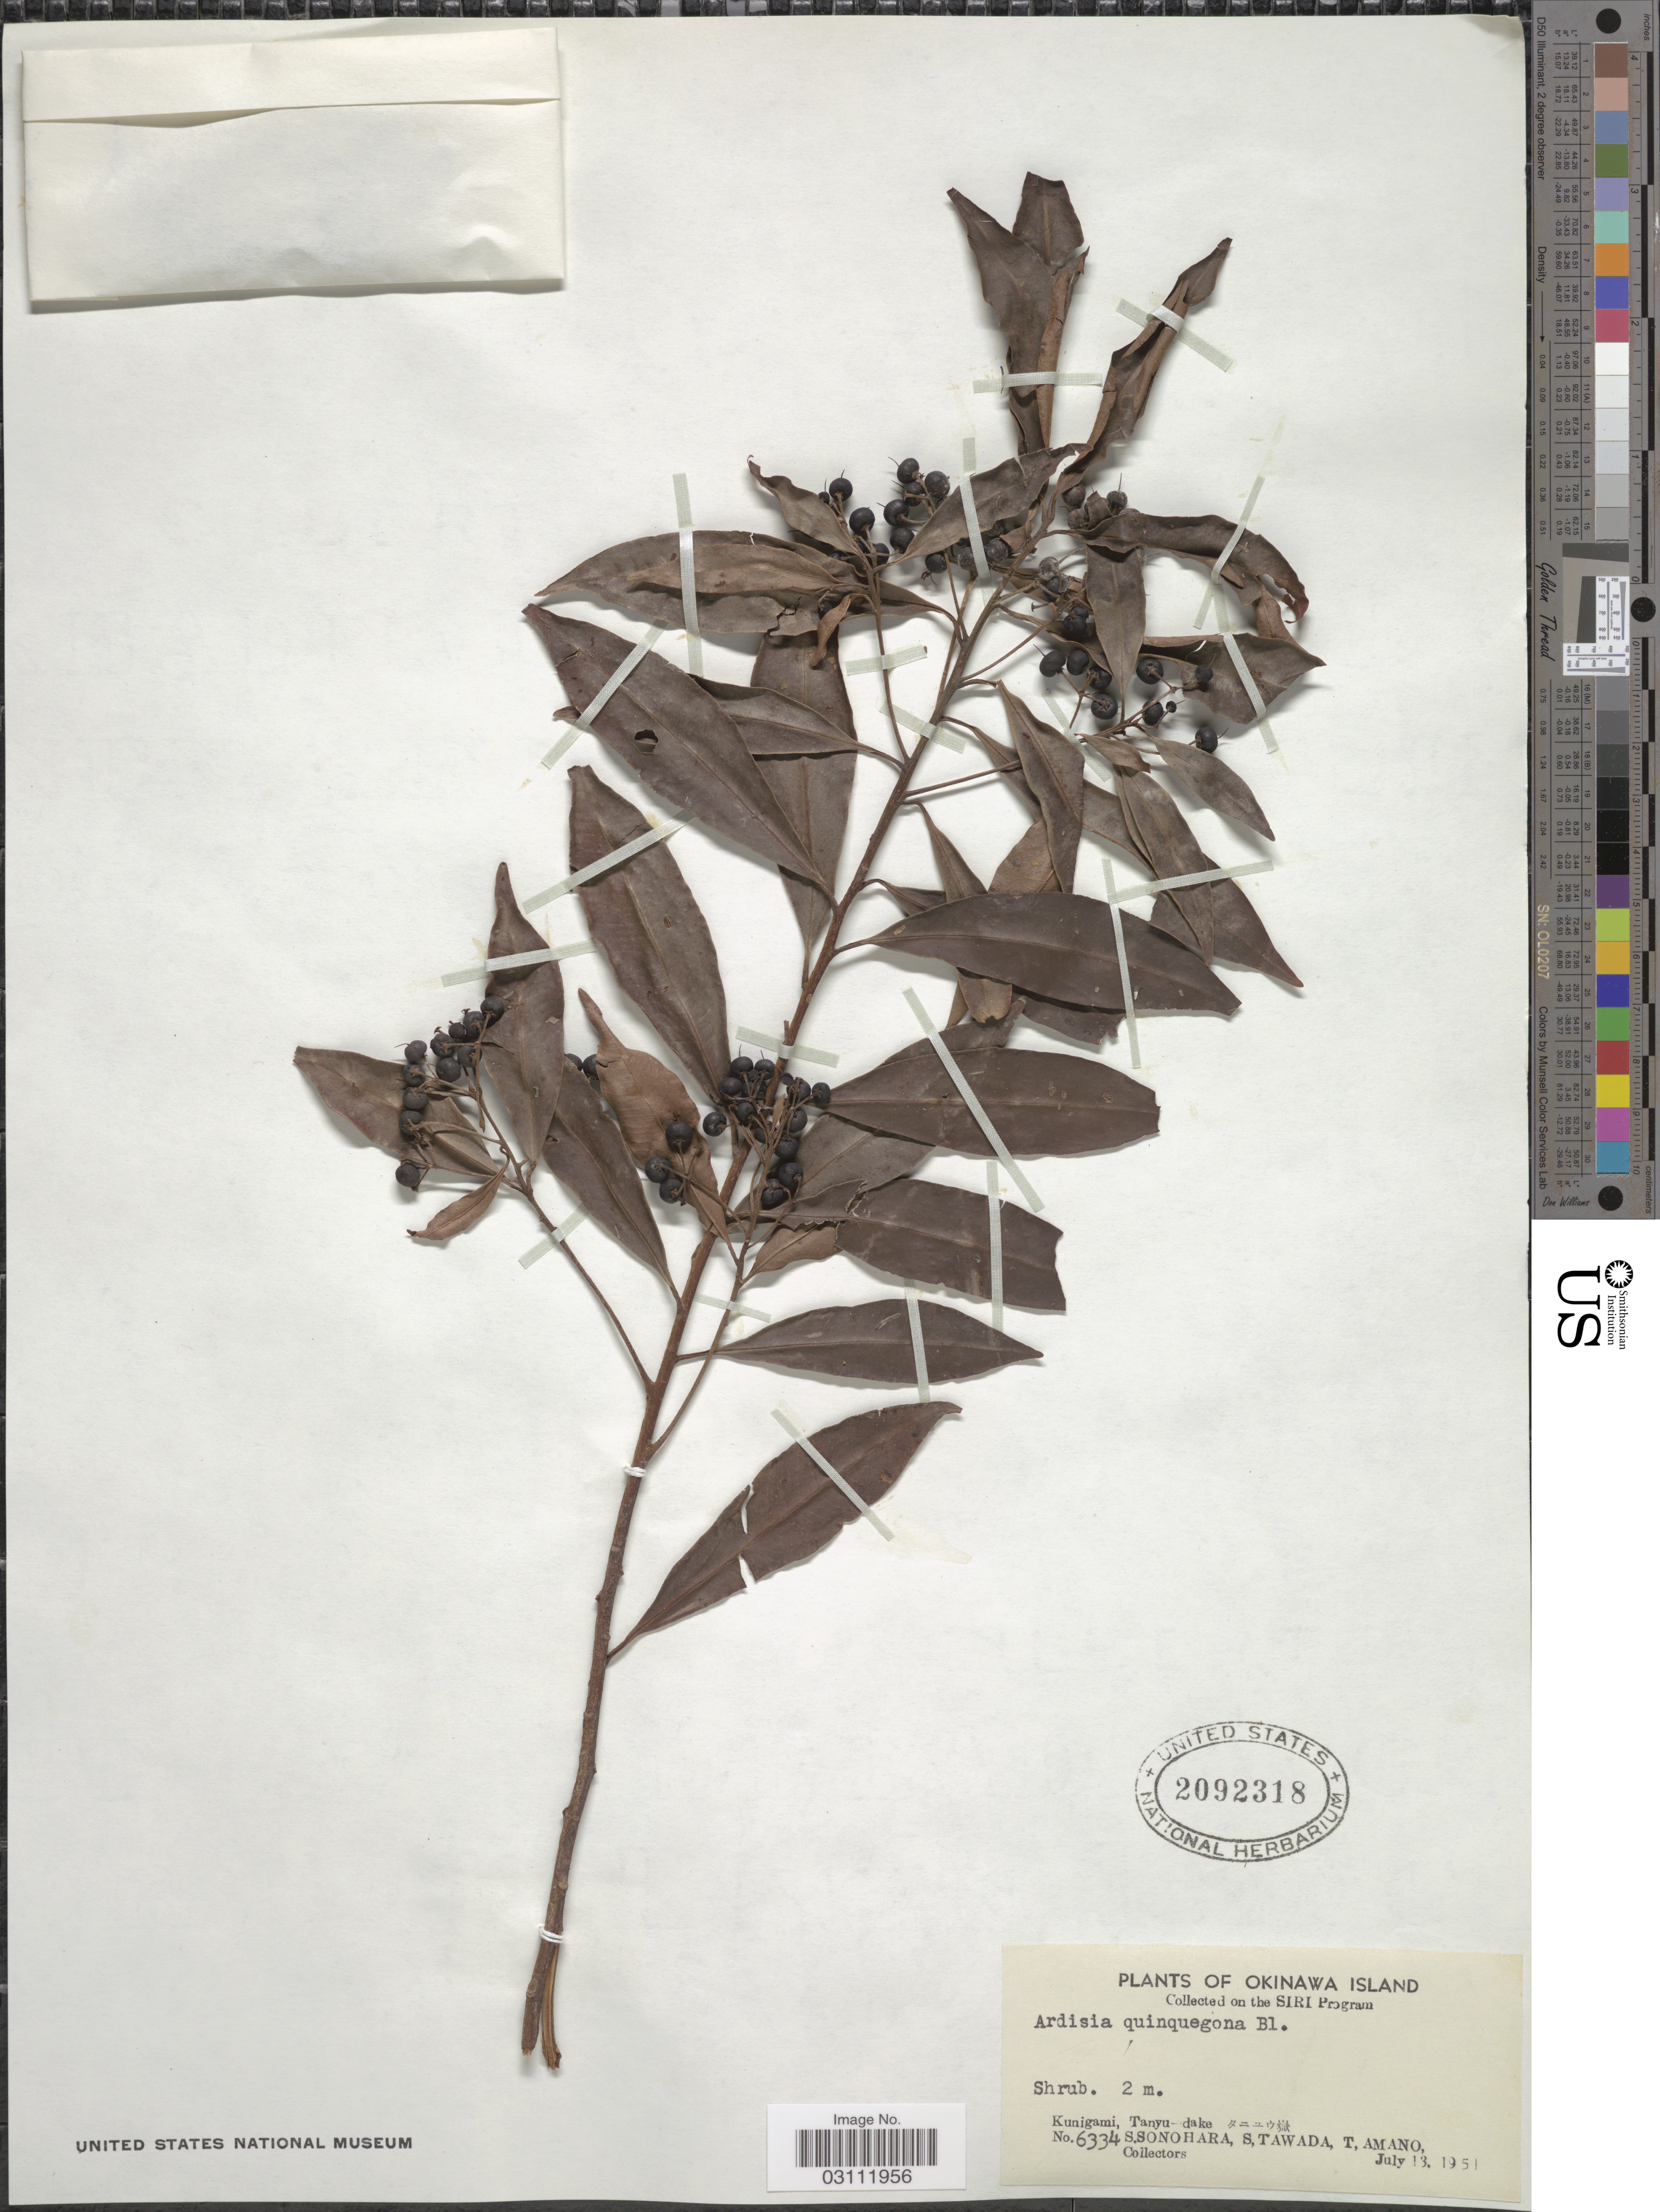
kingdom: Plantae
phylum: Tracheophyta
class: Magnoliopsida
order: Ericales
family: Primulaceae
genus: Ardisia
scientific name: Ardisia quinquegona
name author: Blume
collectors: S. Sonohara, S. Tawada & T. Amano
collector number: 6334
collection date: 1951-07-13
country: Japan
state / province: Okinawa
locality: Kunigama, Tanyu-dake.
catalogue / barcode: US 2092318